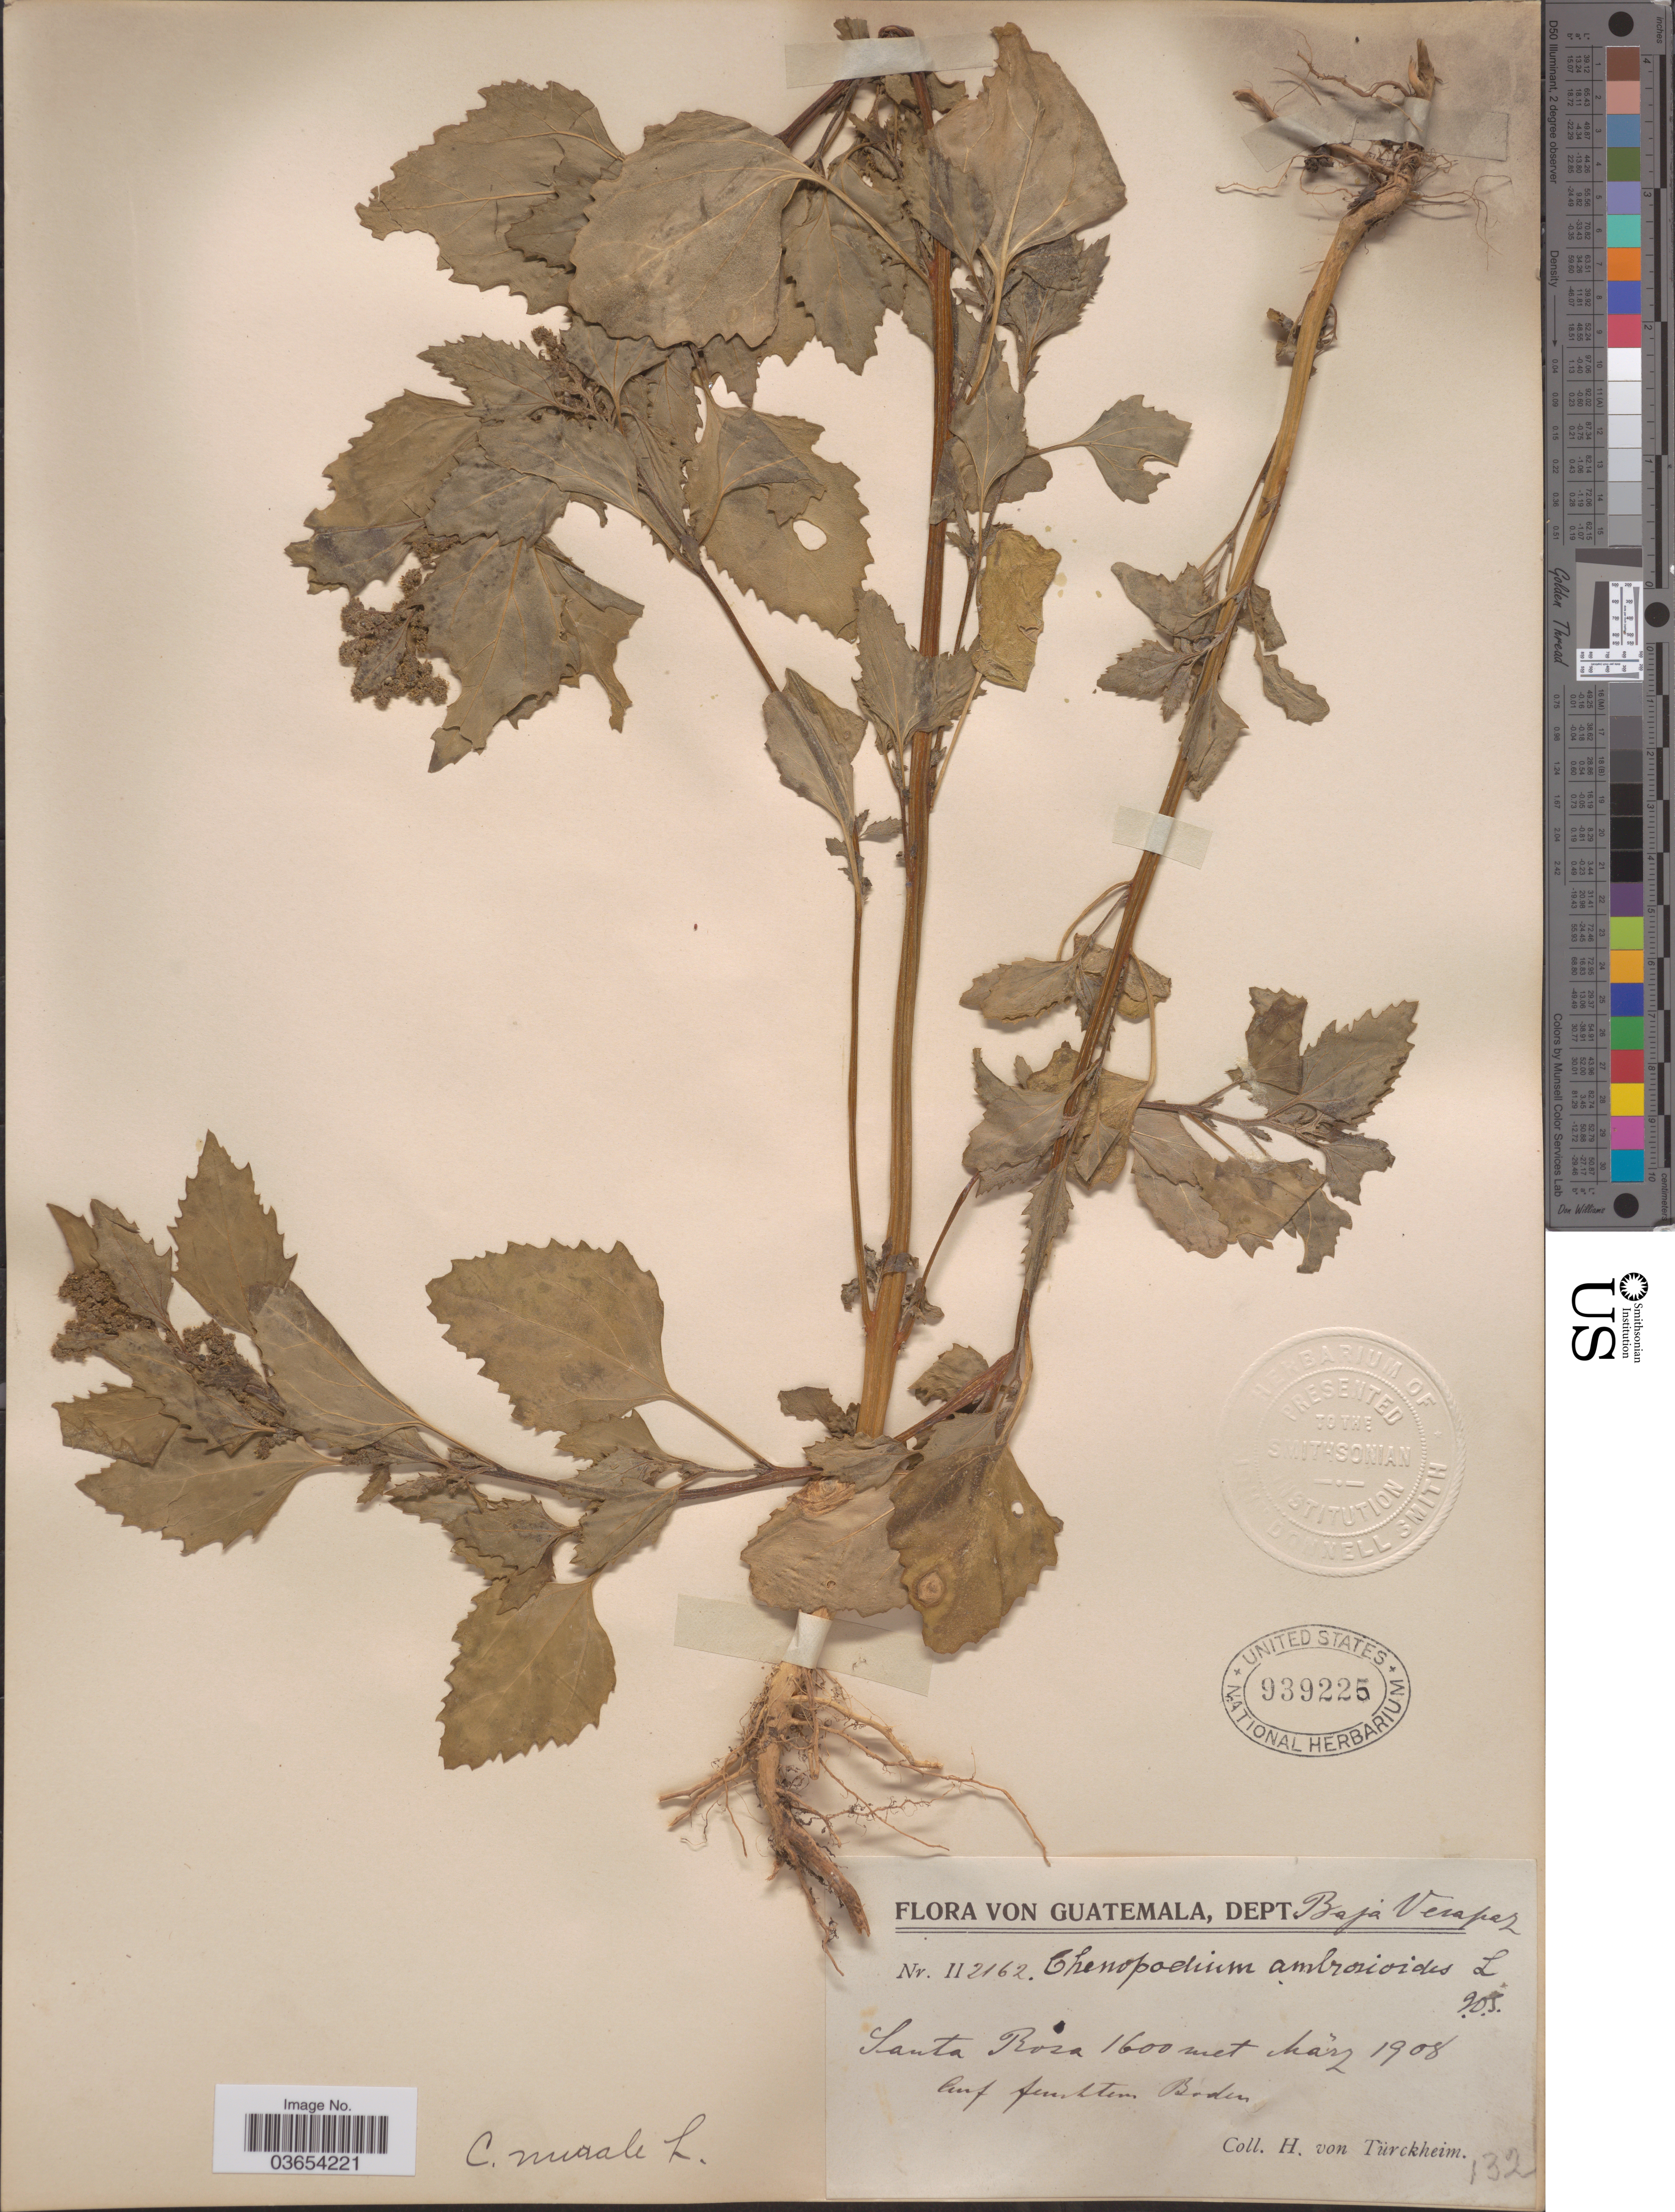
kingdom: Plantae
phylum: Tracheophyta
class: Magnoliopsida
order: Caryophyllales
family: Amaranthaceae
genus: Chenopodium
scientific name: Chenopodium murale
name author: L.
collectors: H. von Türckheim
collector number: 132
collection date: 1908-03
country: Guatemala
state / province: Baja Verapaz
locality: Santa Rosa, auf feuchten boden [on damp ground]. Dept. Baja Verapaz.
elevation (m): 1600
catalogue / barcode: US 939225